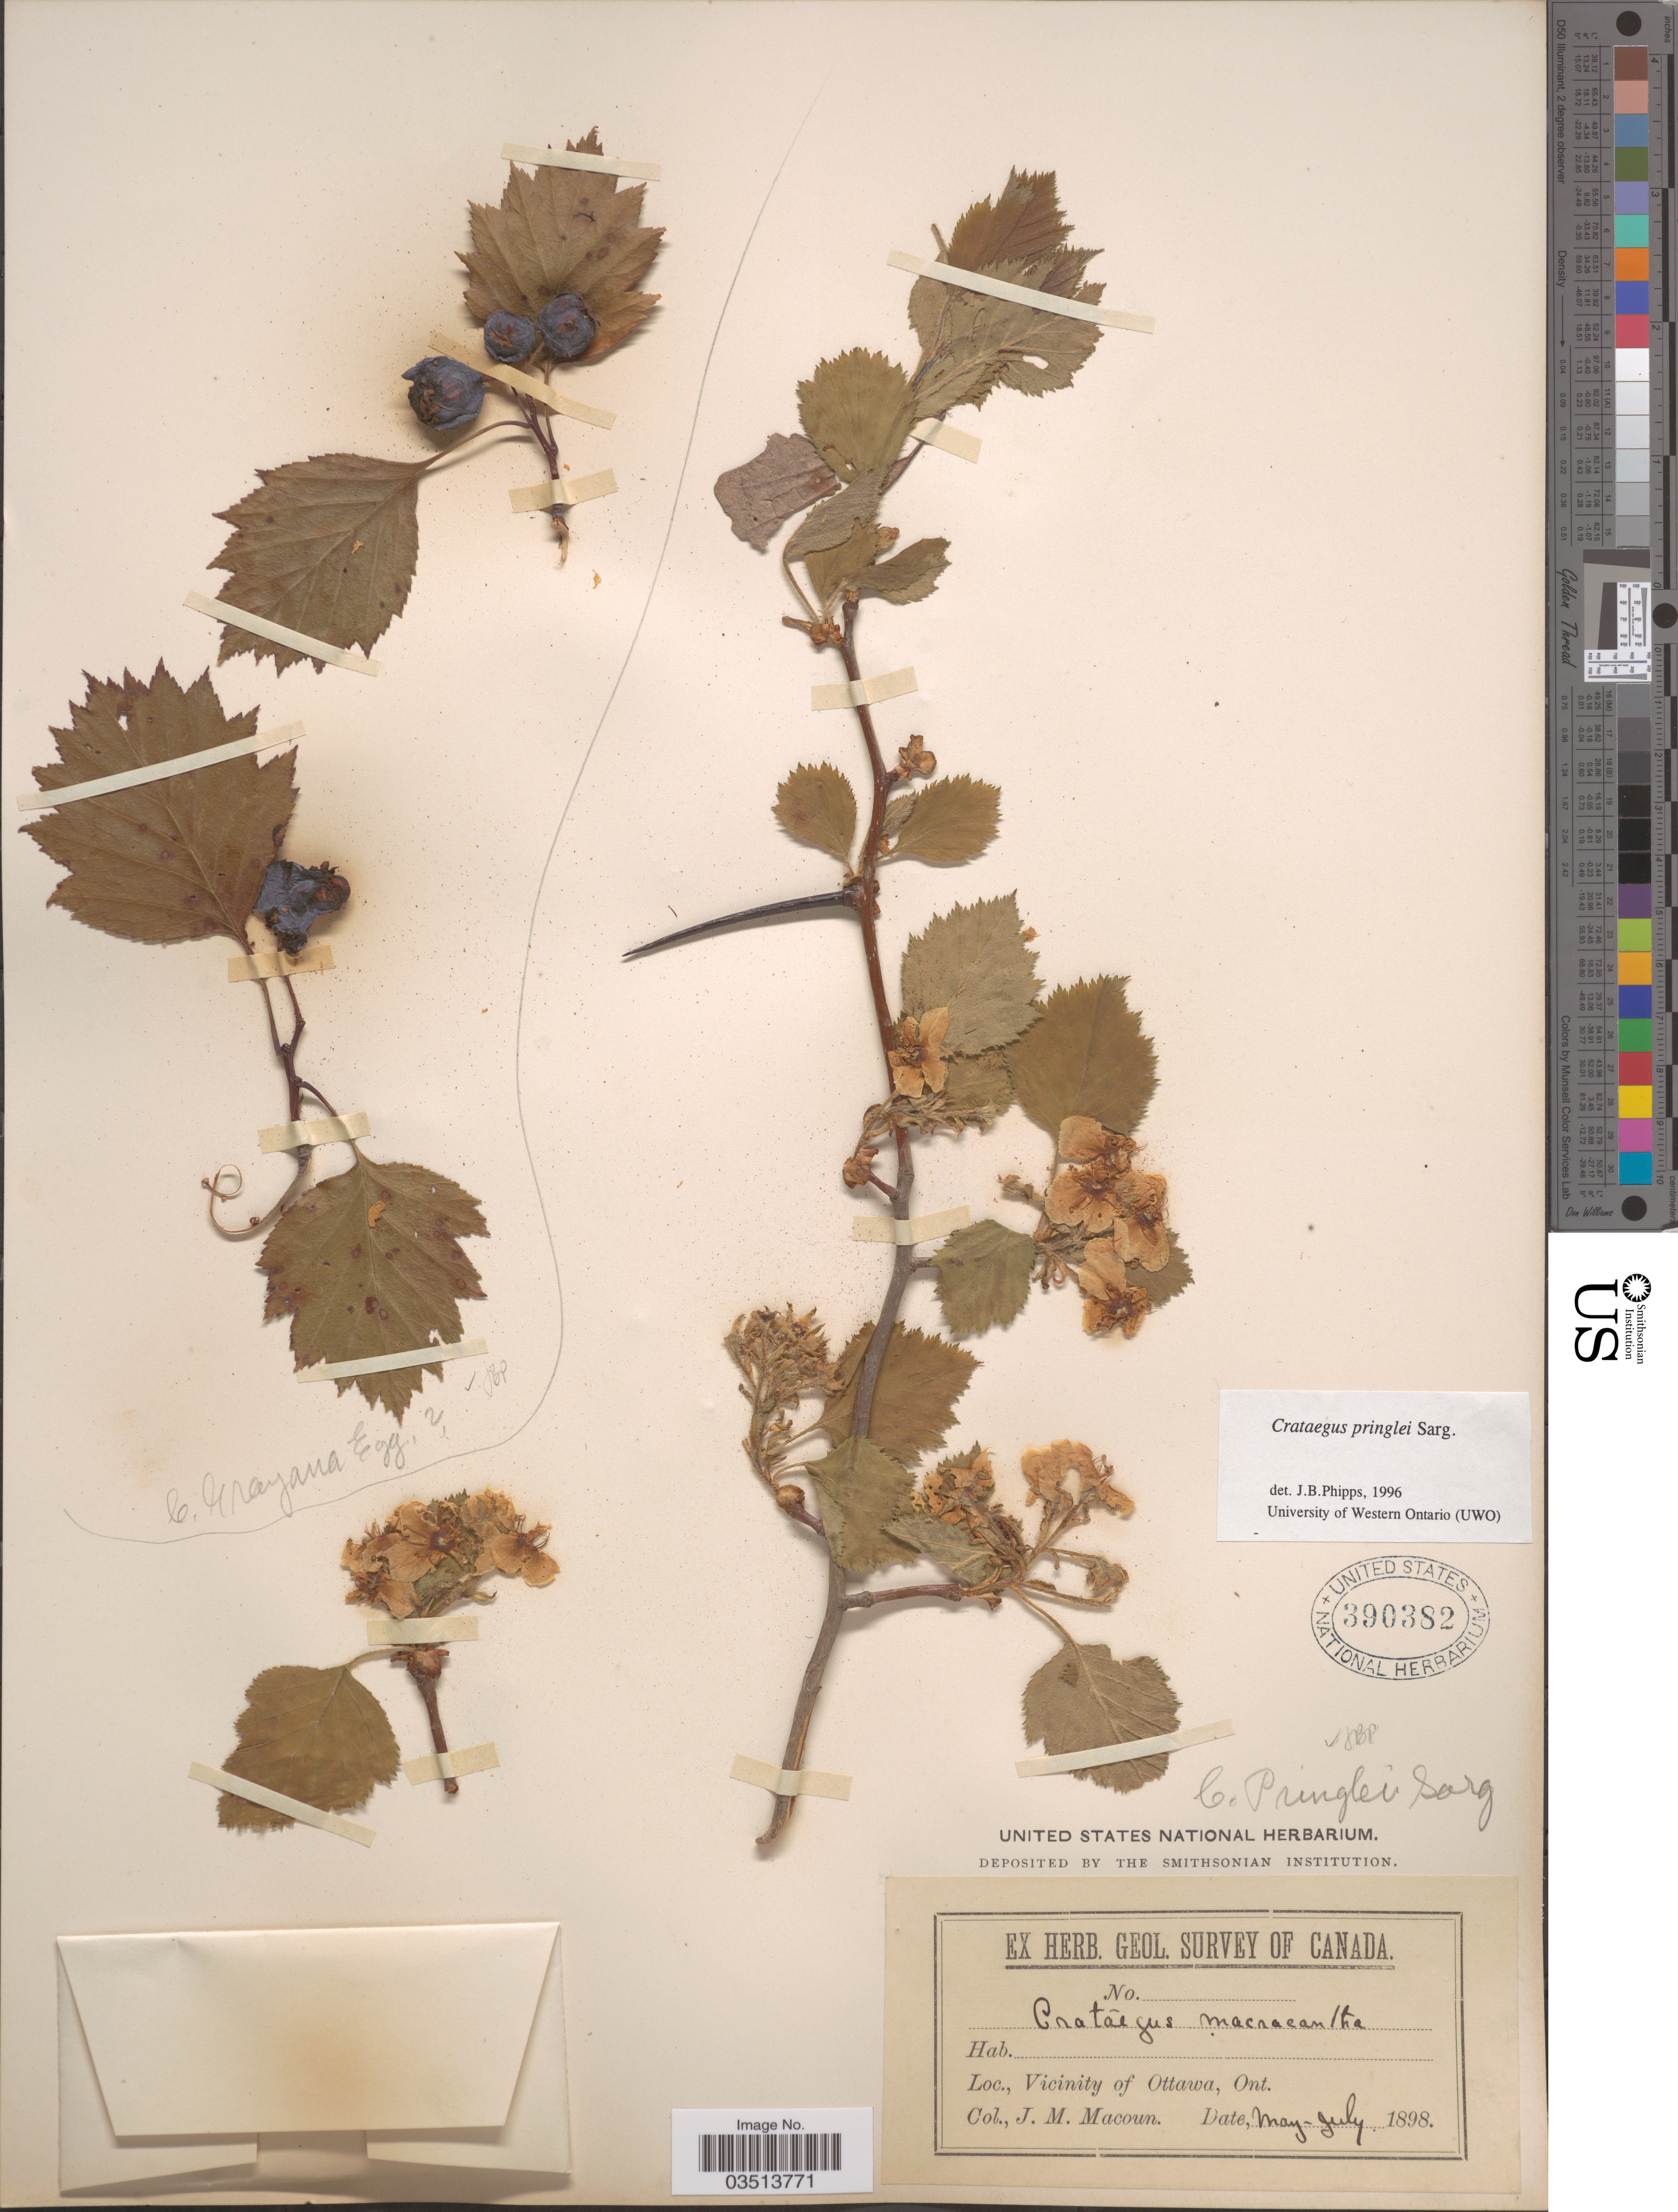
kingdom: Plantae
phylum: Tracheophyta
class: Magnoliopsida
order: Rosales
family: Rosaceae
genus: Crataegus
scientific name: Crataegus coccinea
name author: Ashe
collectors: J. M. Macoun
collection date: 1898-05/1898-07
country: Canada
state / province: Ontario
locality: Vicinity of Ottawa.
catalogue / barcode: US 390382